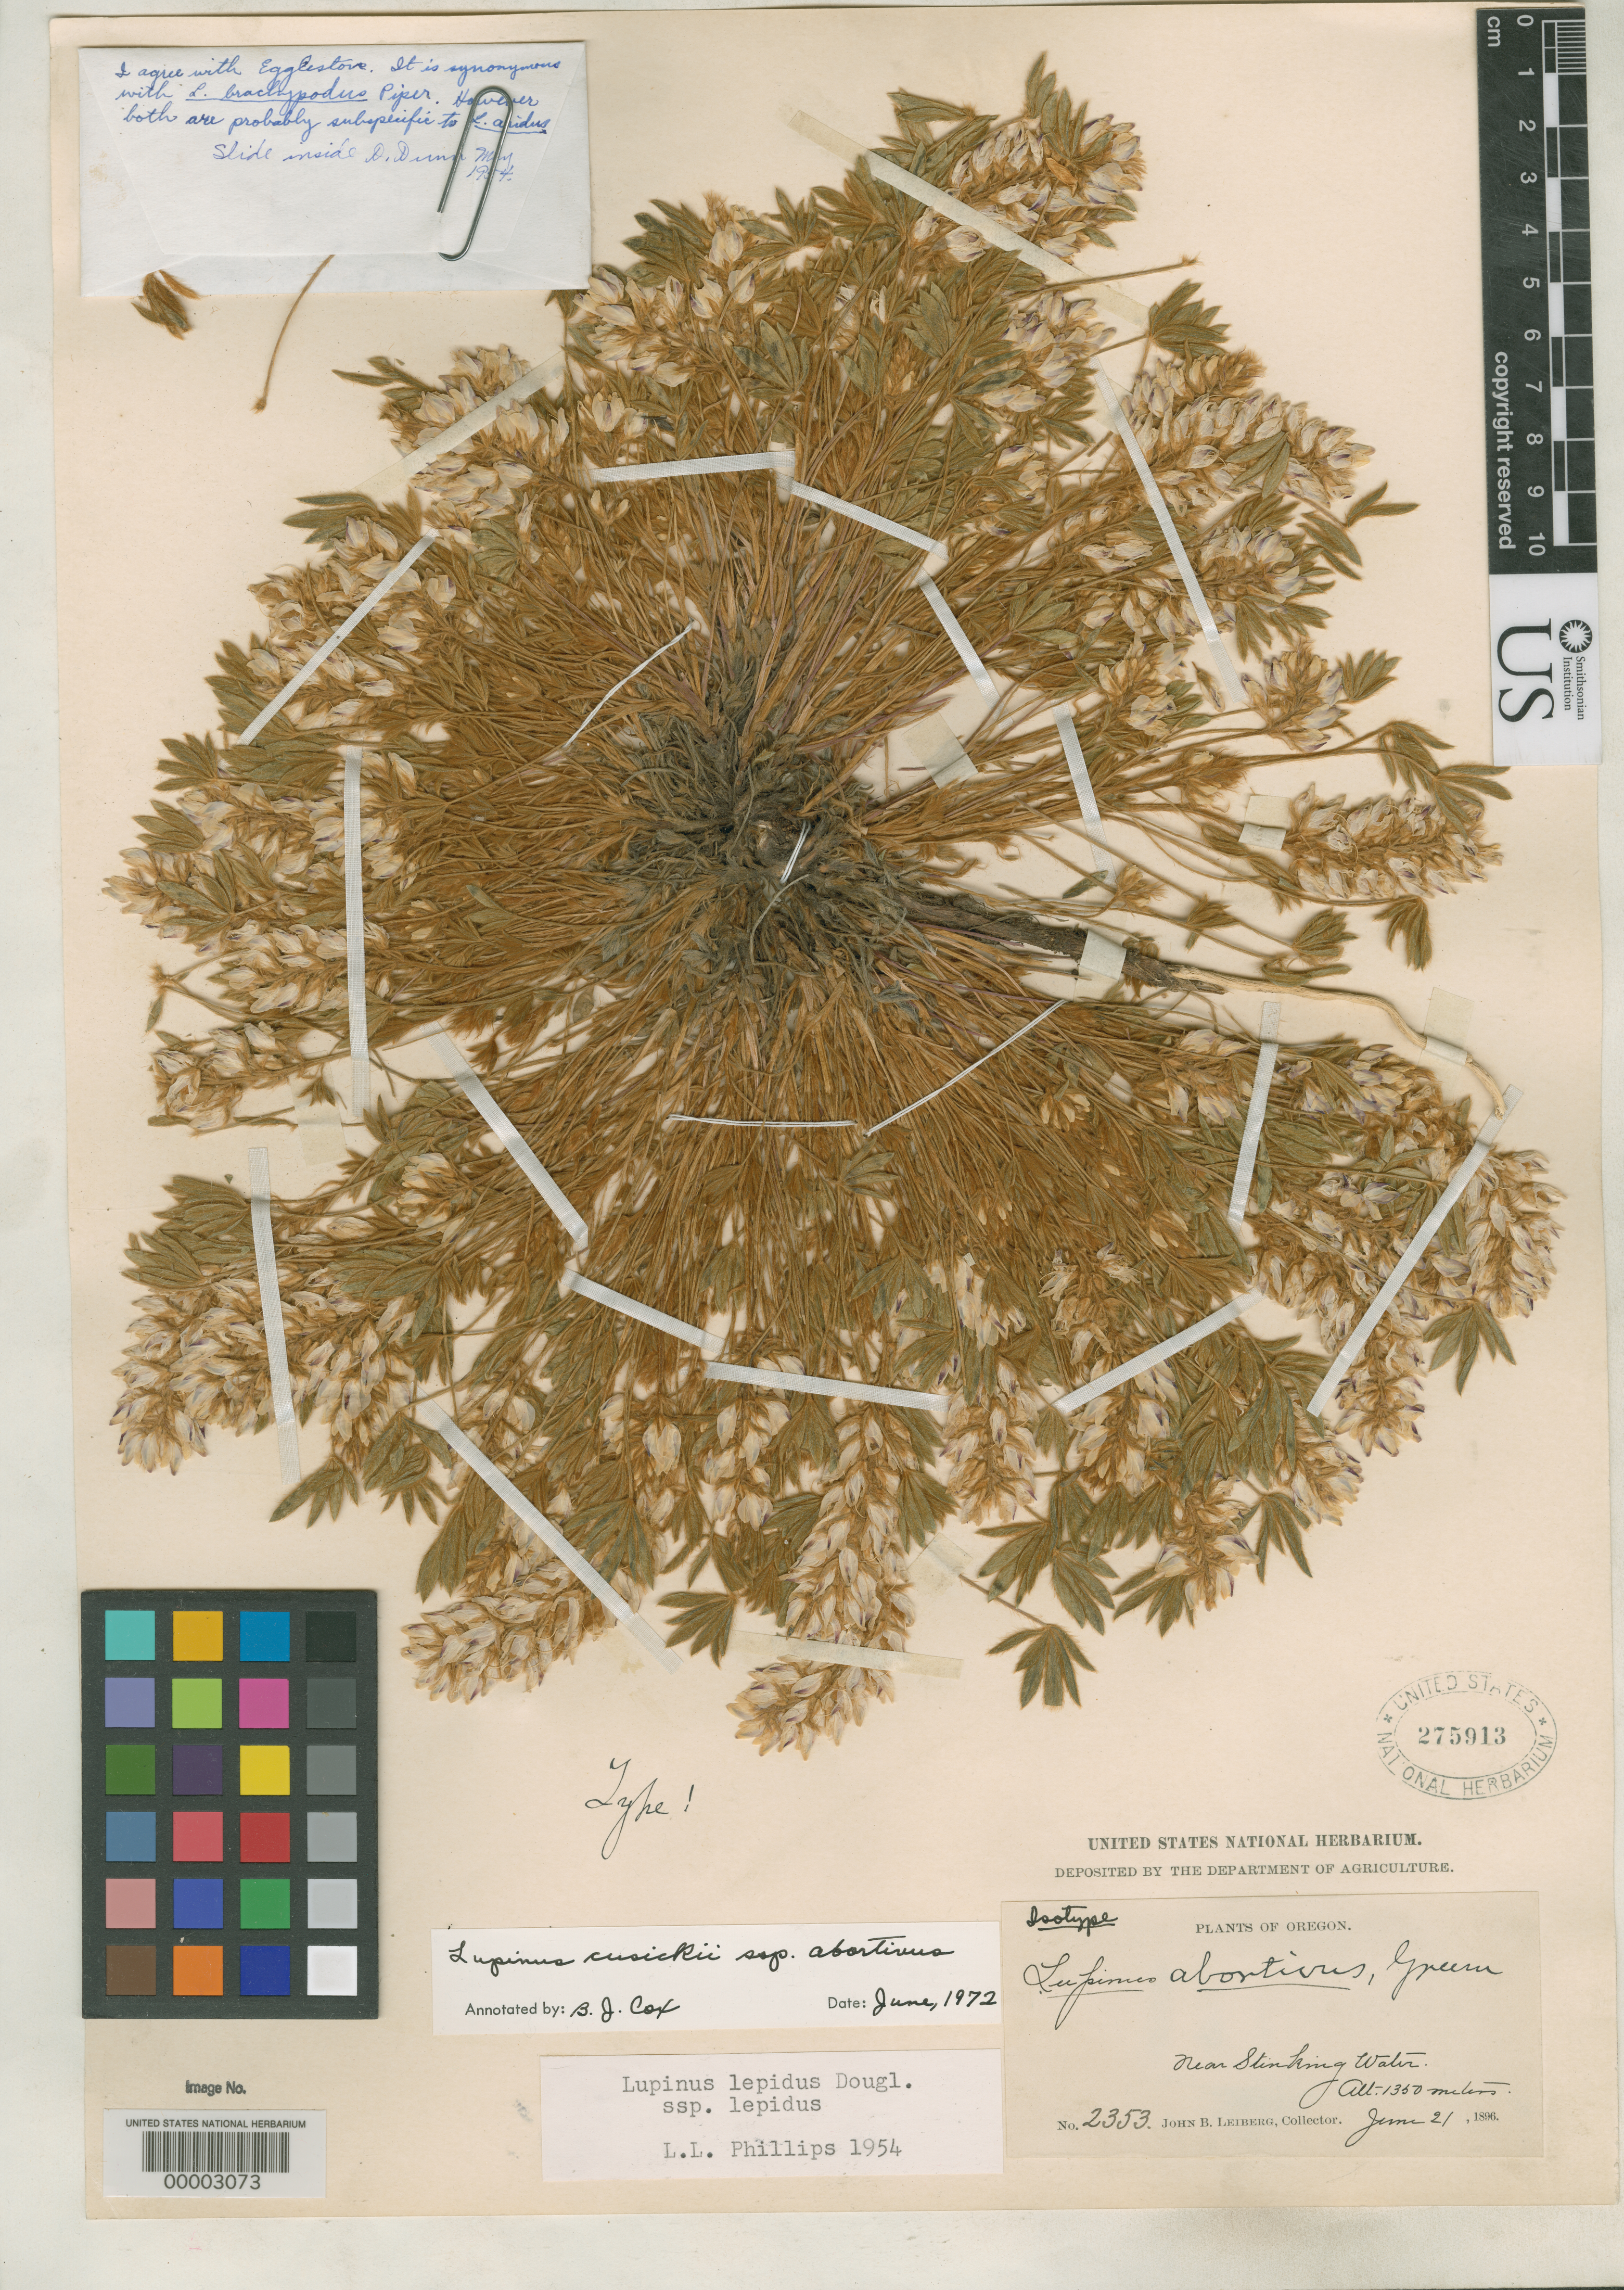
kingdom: Plantae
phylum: Tracheophyta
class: Magnoliopsida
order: Fabales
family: Fabaceae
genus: Lupinus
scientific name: Lupinus abortivus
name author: Greene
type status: Holotype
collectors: J. Leiberg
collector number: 2353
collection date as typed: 21 Jun 1896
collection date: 1896-06-21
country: United States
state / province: Oregon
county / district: Malheur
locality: Near Stinking Water.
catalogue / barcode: US 275913